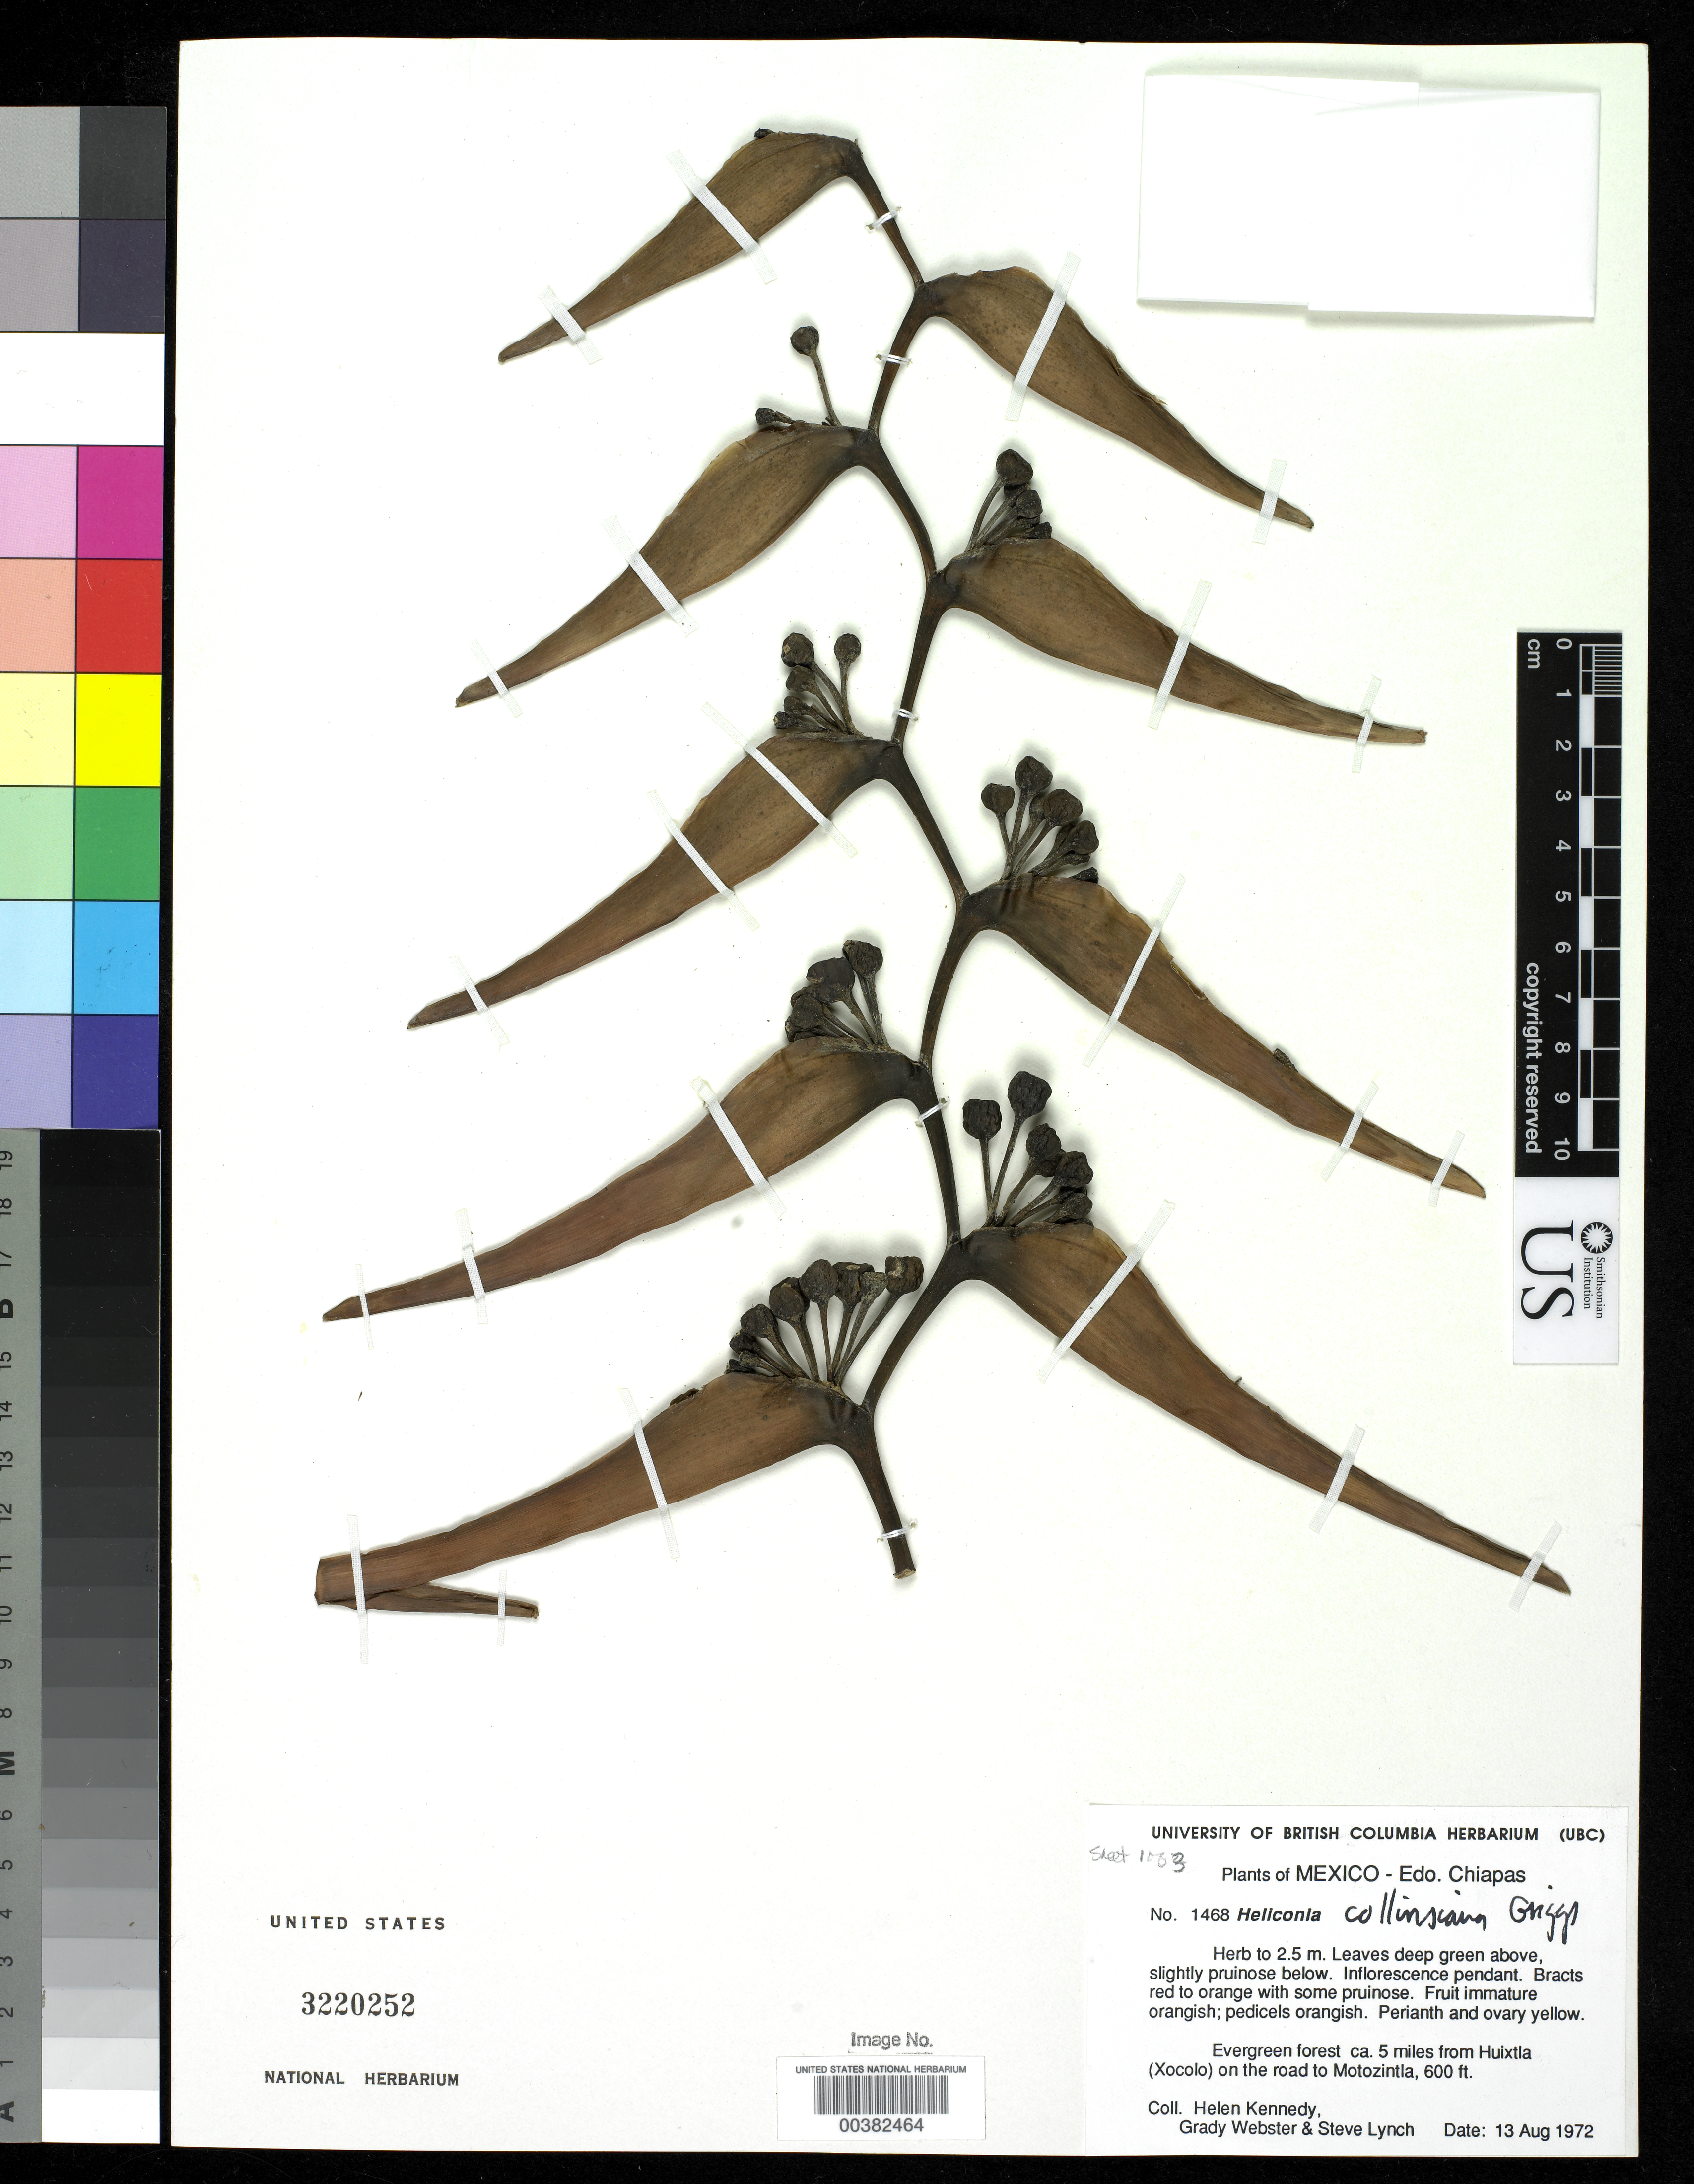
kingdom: Plantae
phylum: Tracheophyta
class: Liliopsida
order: Zingiberales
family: Heliconiaceae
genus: Heliconia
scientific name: Heliconia collinsiana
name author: R.F. Griggs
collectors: H. Kennedy, G. L. Webster & S. Lynch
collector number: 1468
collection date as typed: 13 Aug 1972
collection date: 1972-08-13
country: Mexico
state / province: Chiapas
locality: Between Huixtla (xocolo) and Motozintla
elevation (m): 183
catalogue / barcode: US 3220252